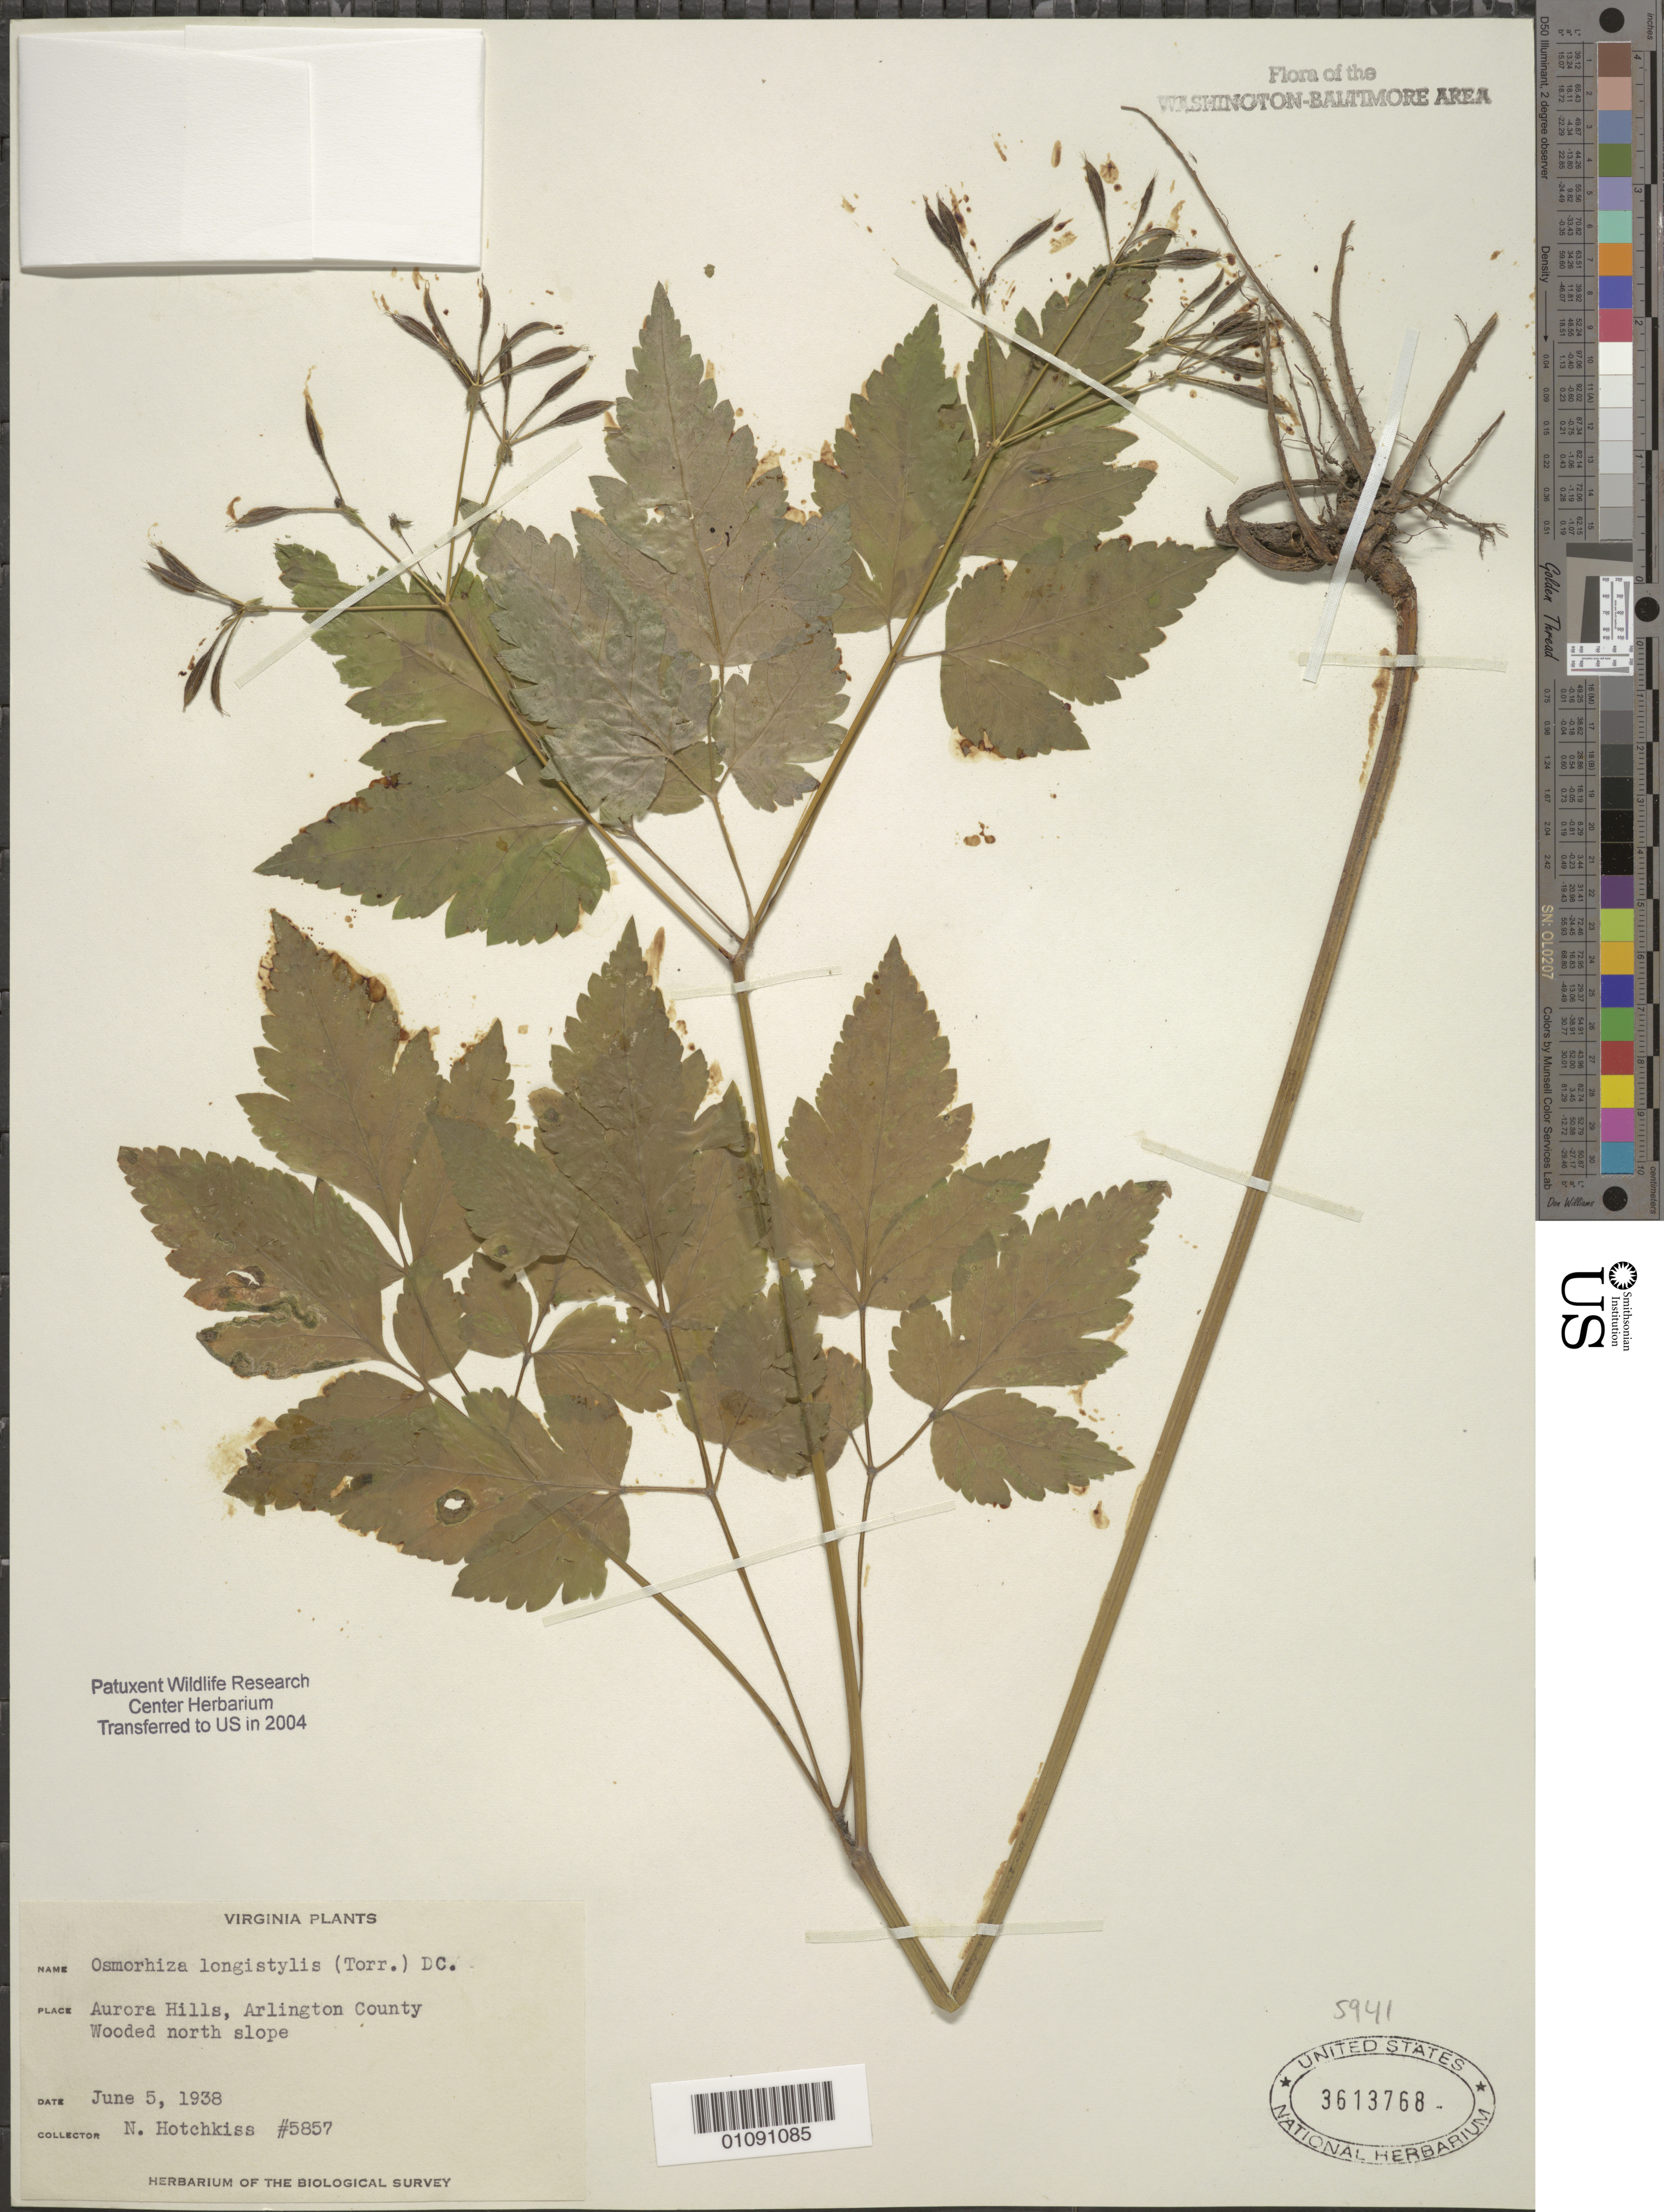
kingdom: Plantae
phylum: Tracheophyta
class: Magnoliopsida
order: Apiales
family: Apiaceae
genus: Osmorhiza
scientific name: Osmorhiza longistylis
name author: (Torr.) DC.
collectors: N. Hotchkiss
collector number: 5857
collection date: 1938-06-05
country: United States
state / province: Virginia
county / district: Arlington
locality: Aurora Hills.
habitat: Wooded N. slope.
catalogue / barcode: US 3613768